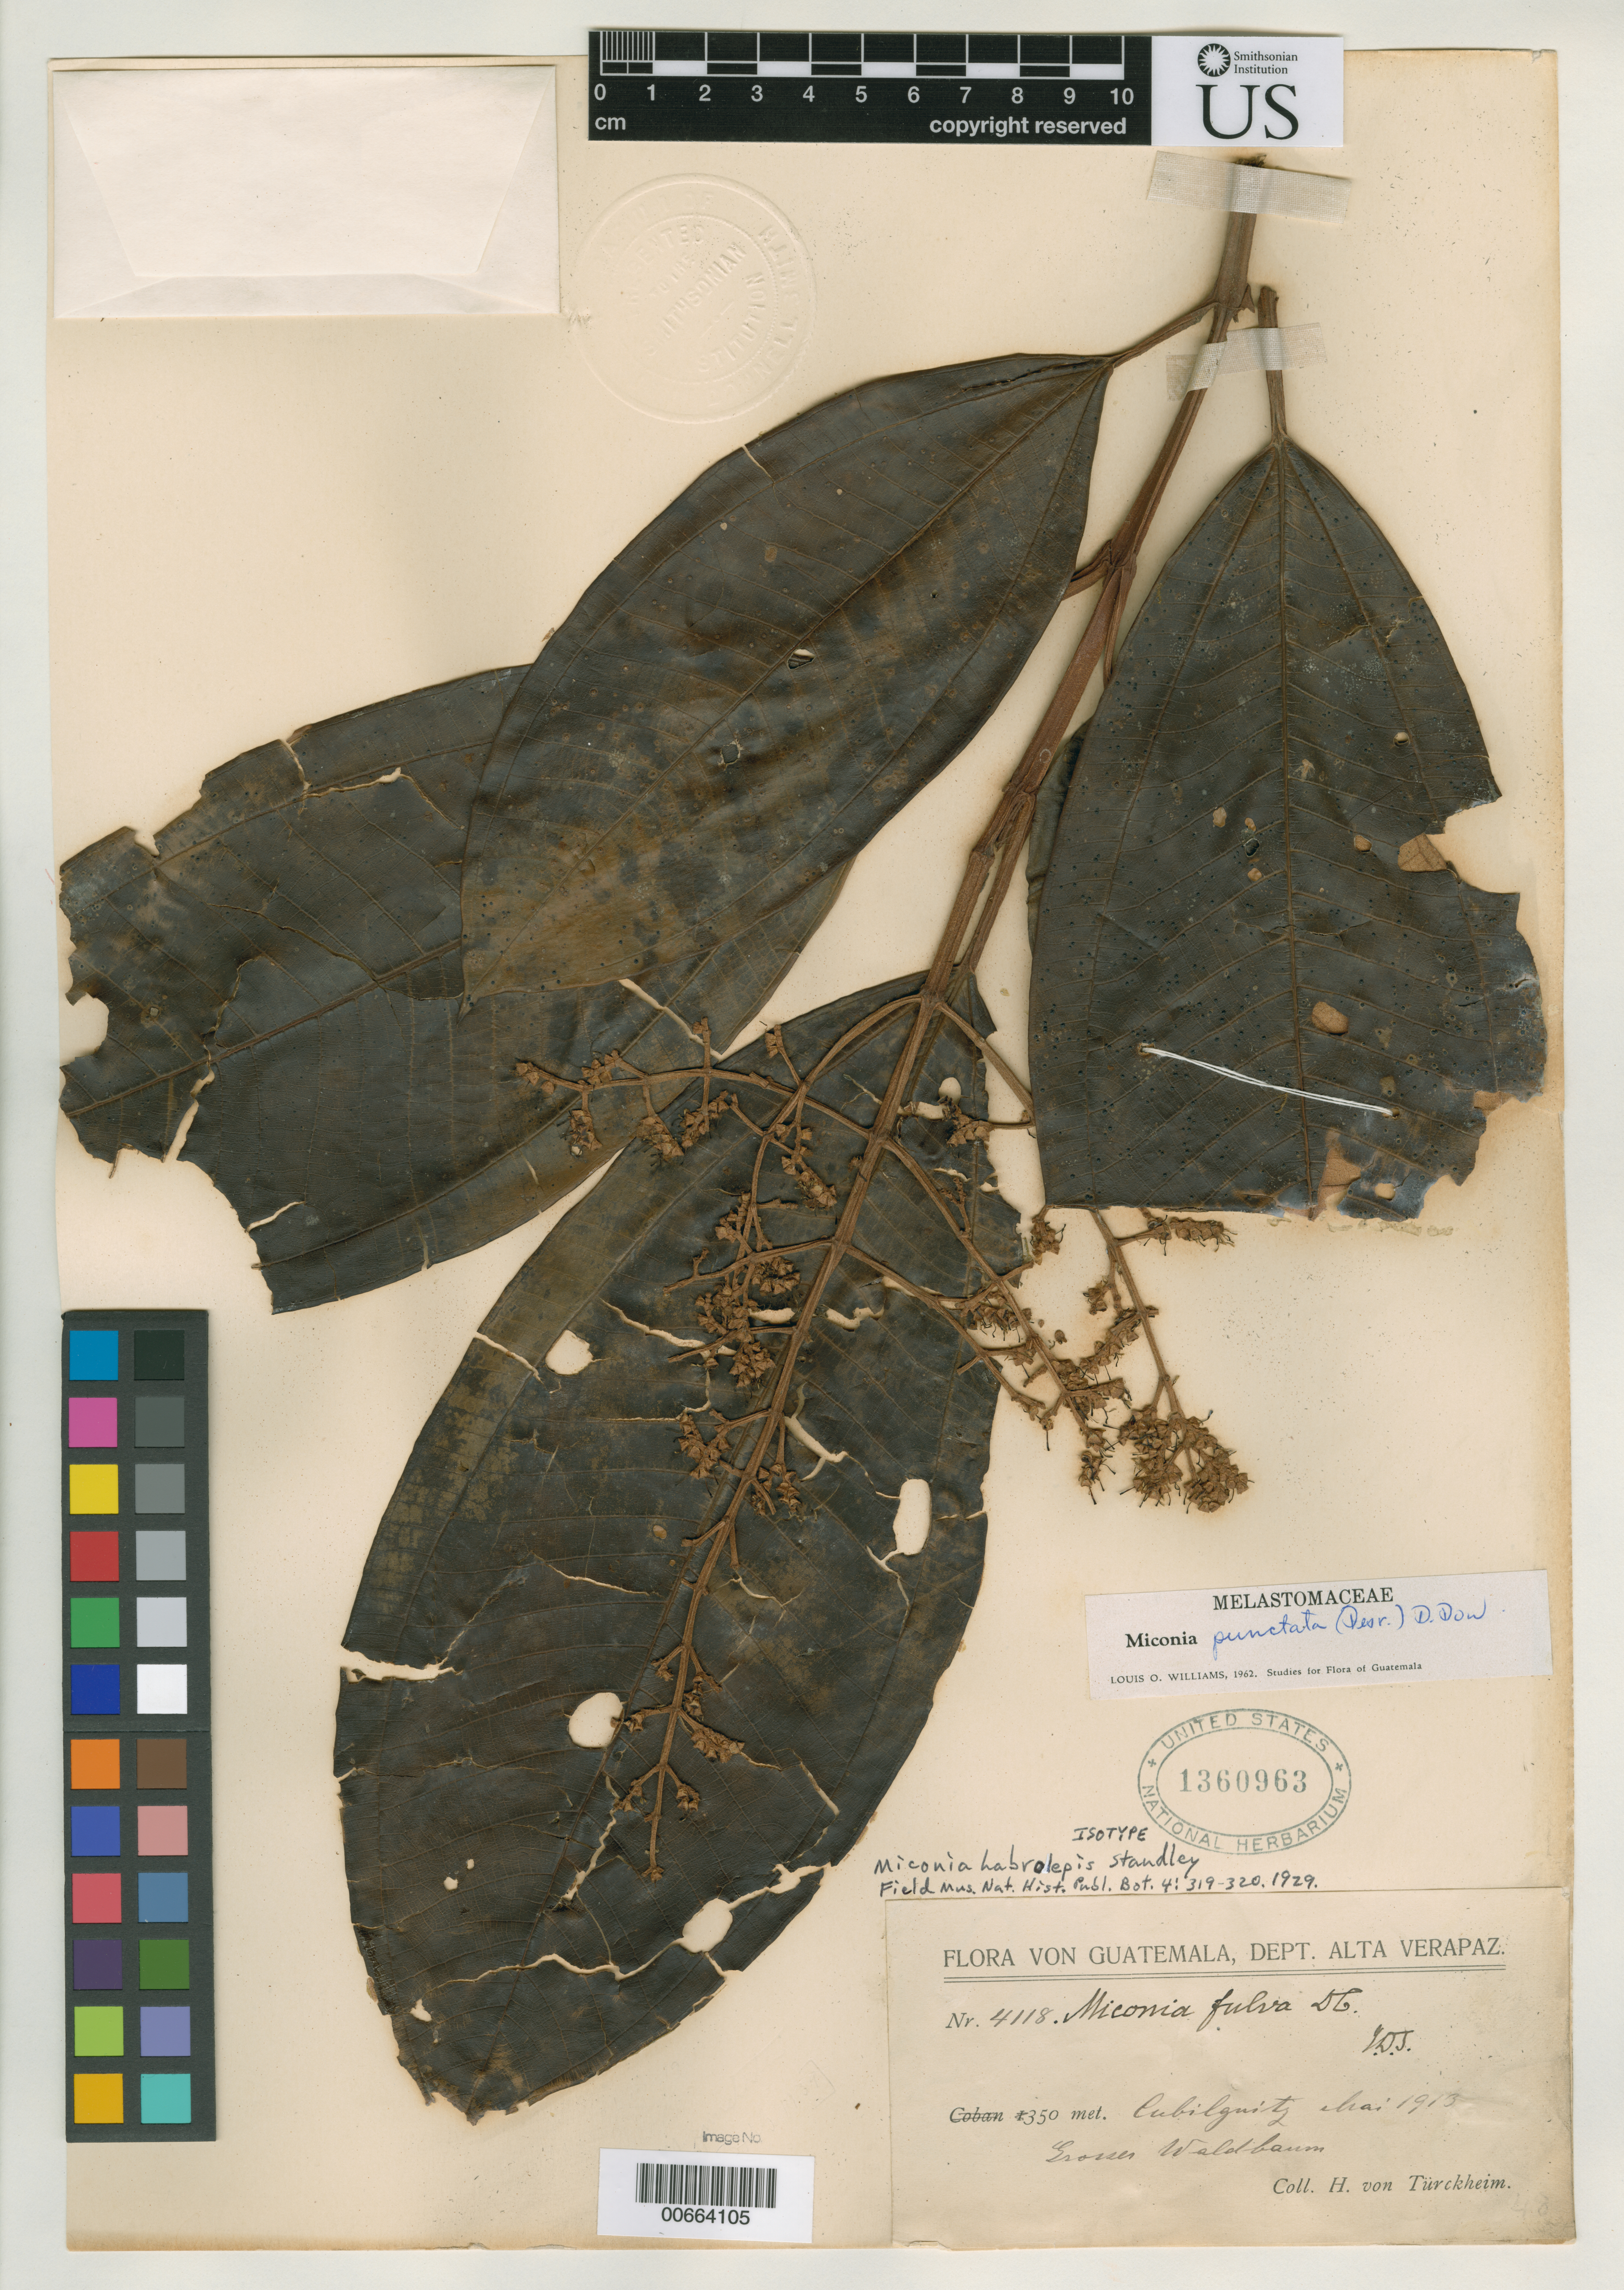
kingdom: Plantae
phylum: Tracheophyta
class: Magnoliopsida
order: Myrtales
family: Melastomataceae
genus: Miconia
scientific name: Miconia habrolepis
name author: Standl.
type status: Isotype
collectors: H. von Türckheim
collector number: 4118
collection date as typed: May 1913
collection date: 1913-05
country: Guatemala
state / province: Alta Verapaz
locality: Cubilquitz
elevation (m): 350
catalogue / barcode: US 1360963